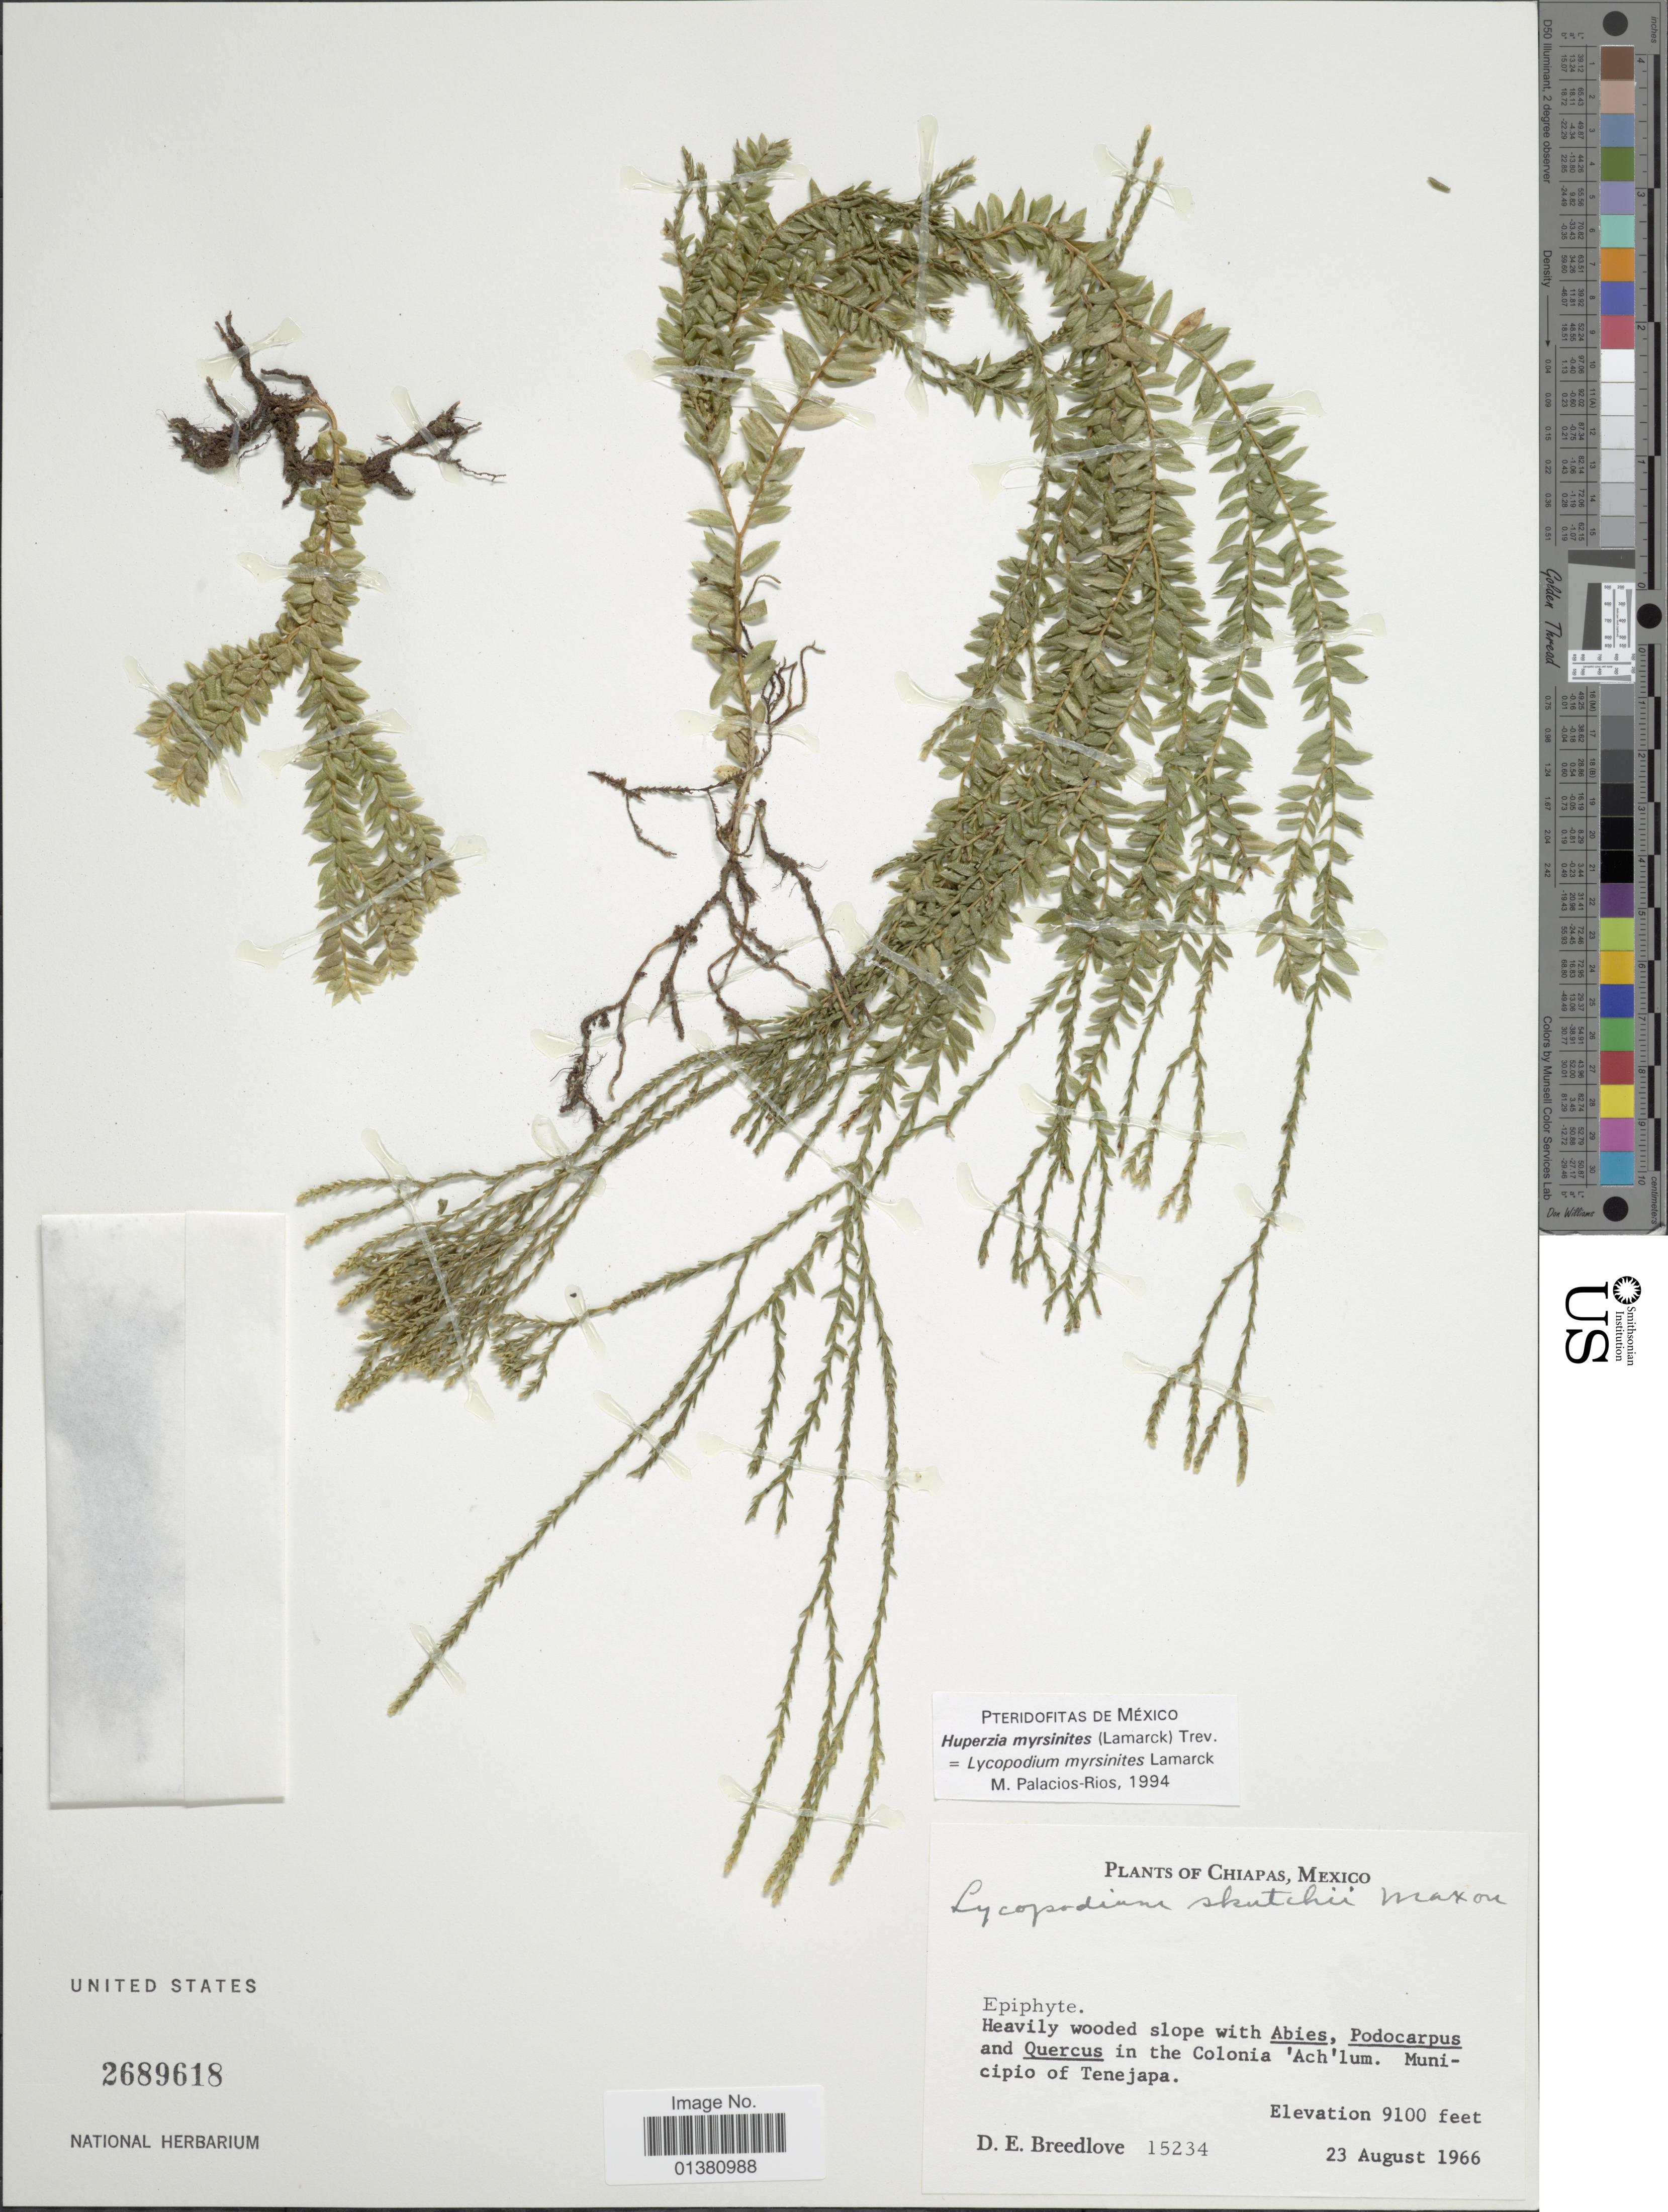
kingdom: Plantae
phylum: Tracheophyta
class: Lycopodiopsida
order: Lycopodiales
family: Lycopodiaceae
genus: Phlegmariurus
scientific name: Phlegmariurus myrsinites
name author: (Lam.) B. Øllg.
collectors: D. E. Breedlove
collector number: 15234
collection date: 1966-08-23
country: Mexico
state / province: Chiapas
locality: Heavily wooded slope , in the Colonia 'Ach'lum. Municipio of Tenejapa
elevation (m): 2774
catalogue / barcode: US 2689618